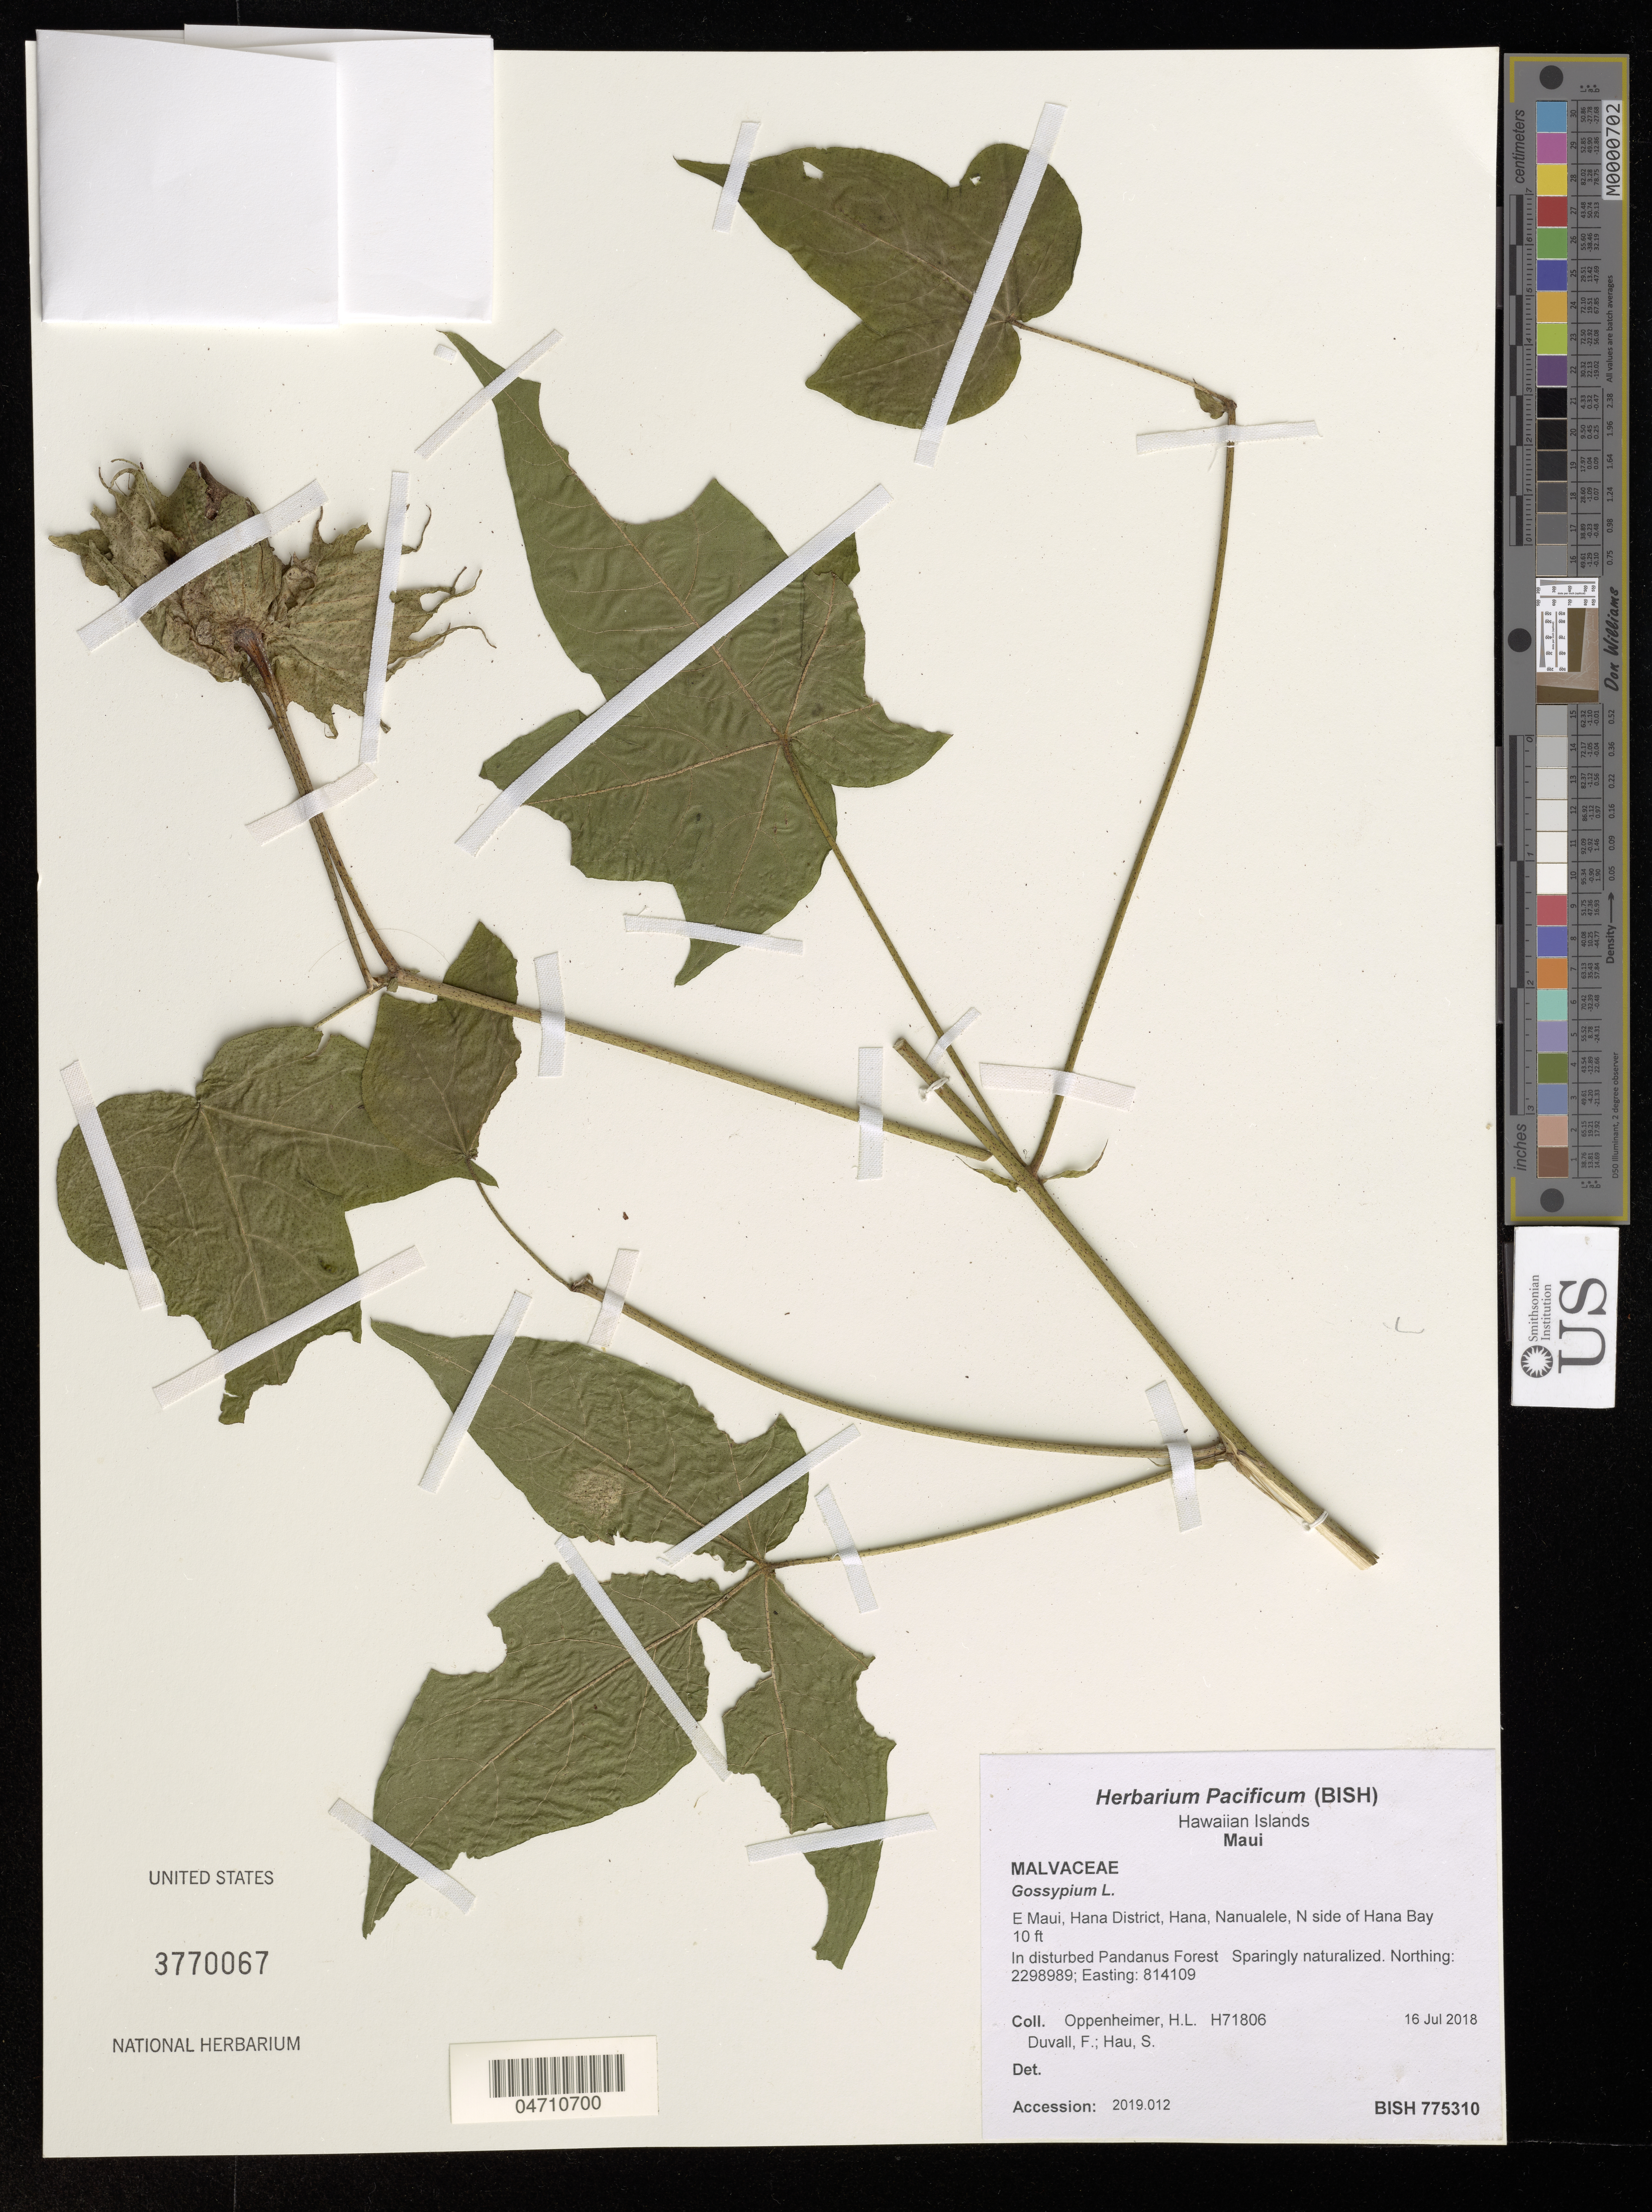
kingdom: Plantae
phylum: Tracheophyta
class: Magnoliopsida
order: Malvales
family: Malvaceae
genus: Gossypium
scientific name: Gossypium sp.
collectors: H. L. Oppenheimer, F. Duvall & S. Hau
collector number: H71806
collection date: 2018-07-16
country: United States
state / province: Hawaii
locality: Hawaiian Islands, Maui, E Maui, Hana District, Hana, Nanualele, N side of Hana Bay.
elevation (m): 3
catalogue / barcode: US 3770067